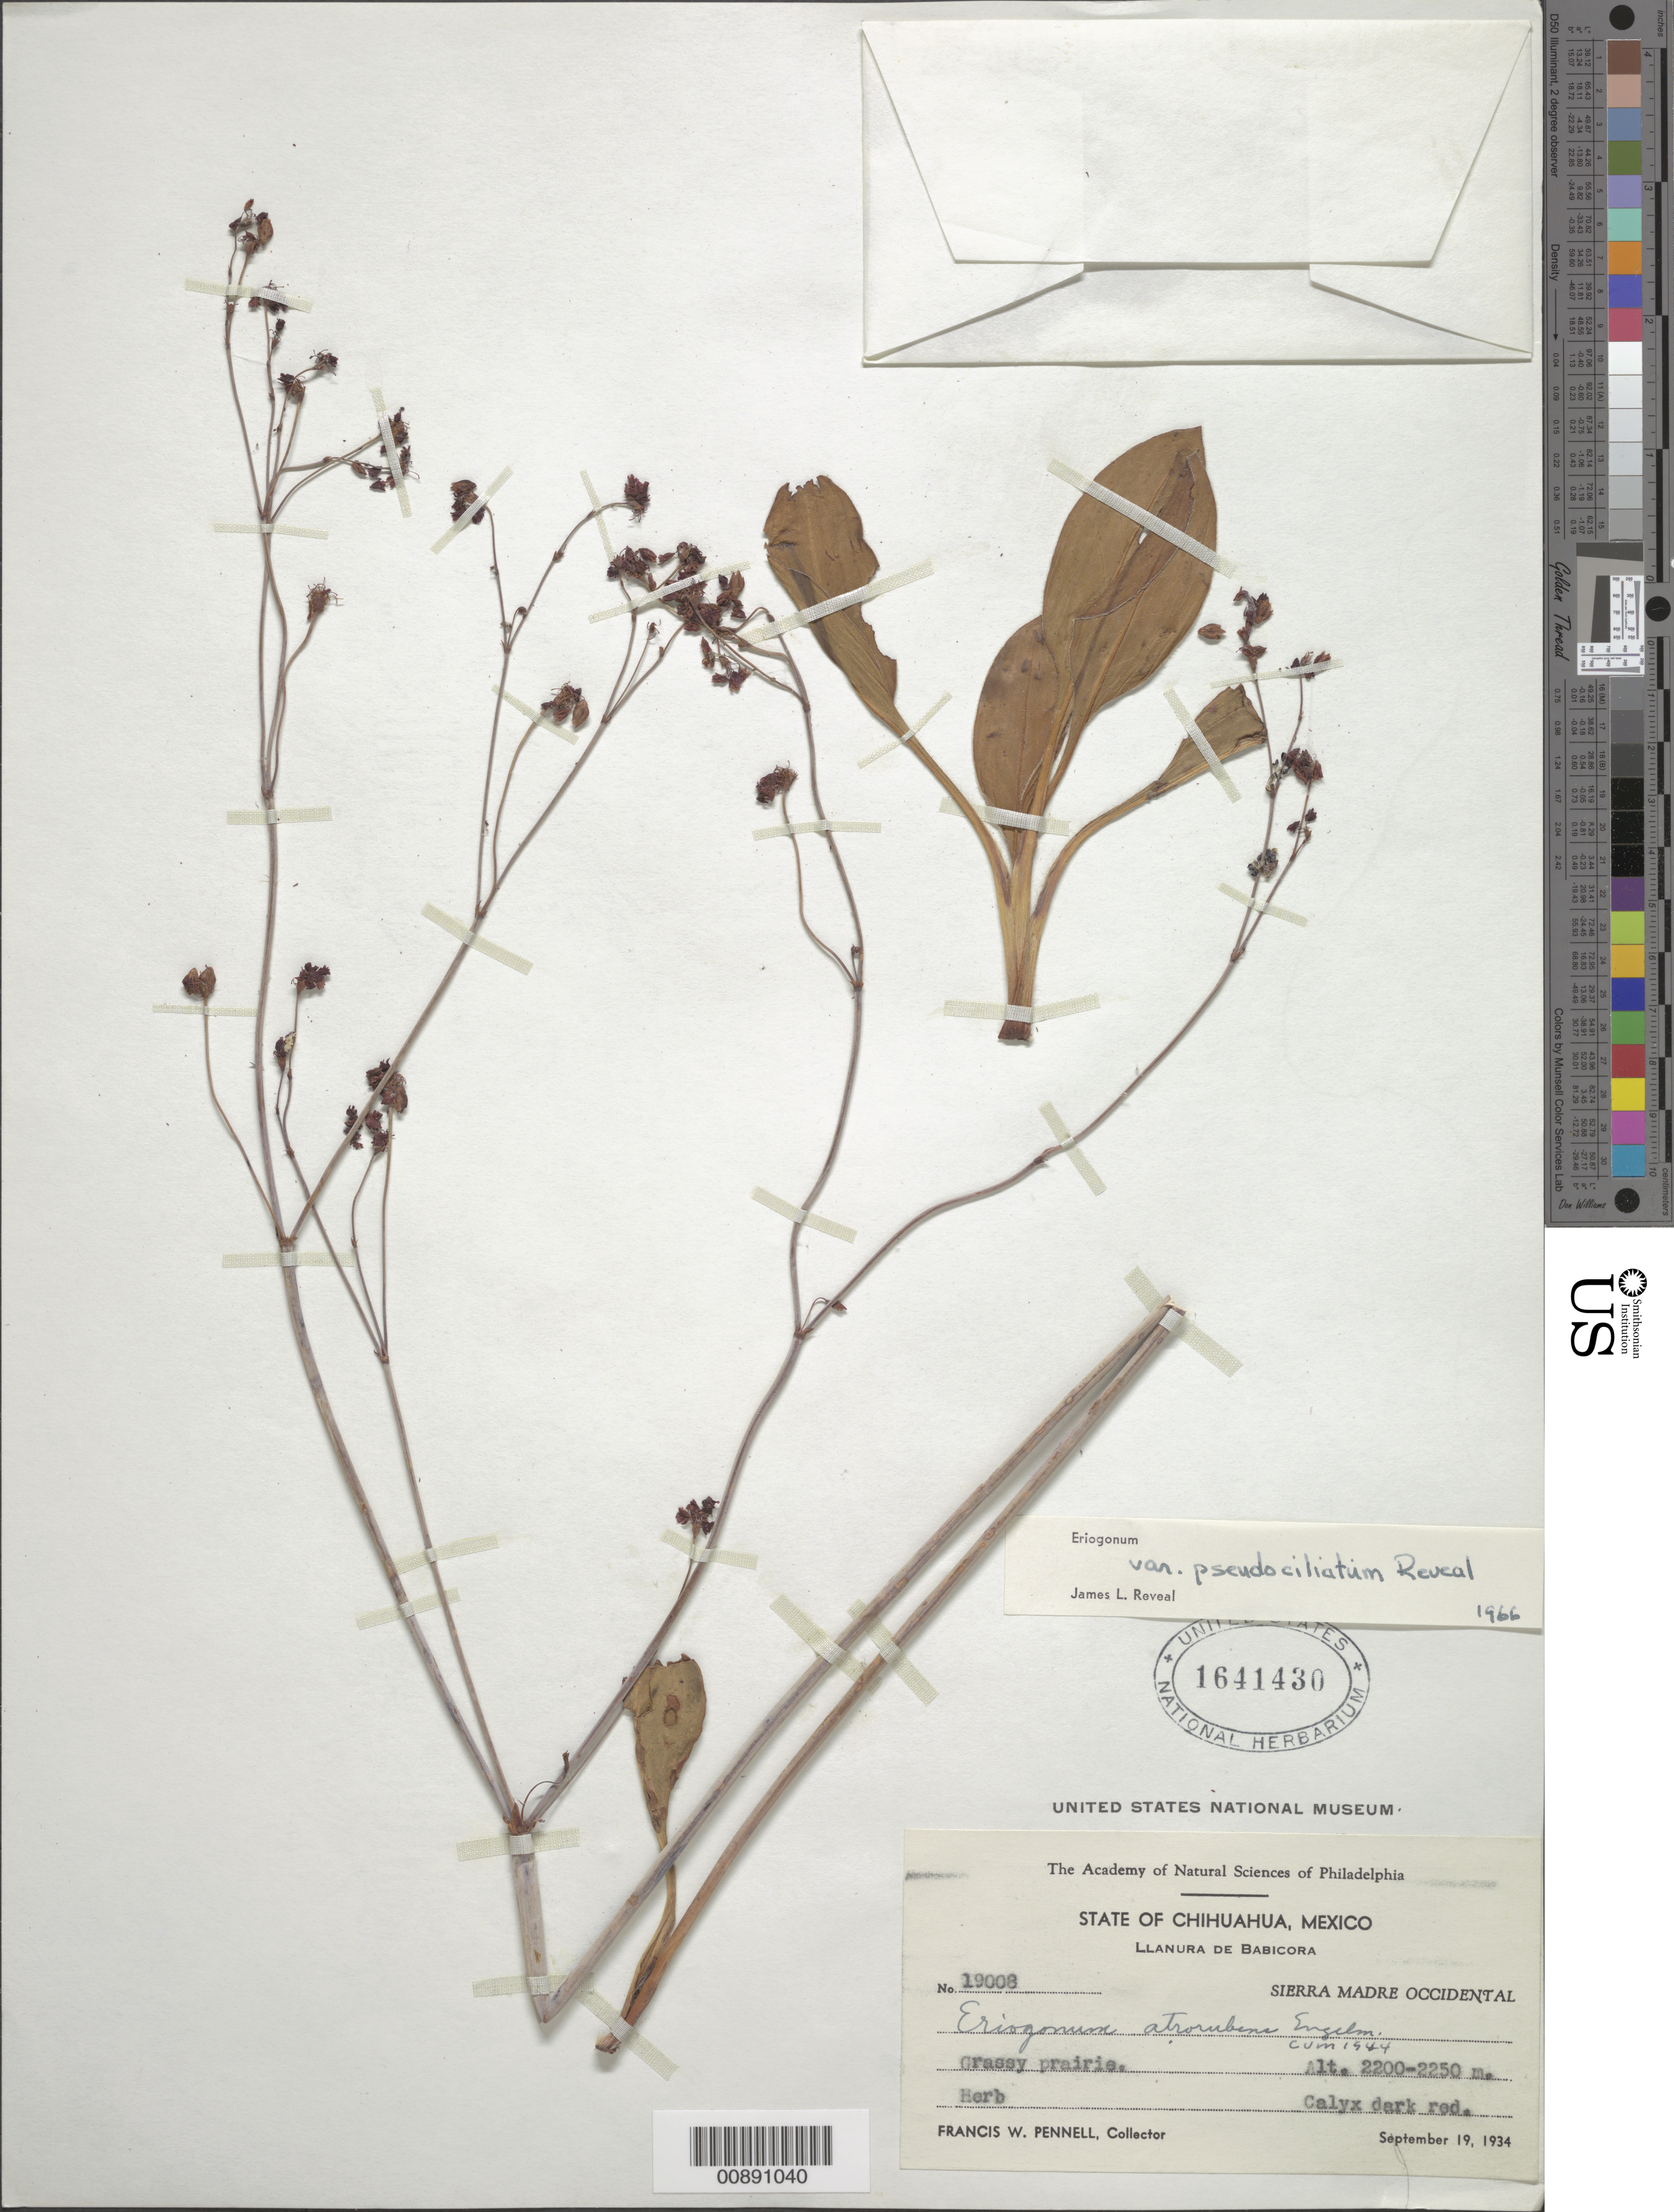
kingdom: Plantae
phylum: Tracheophyta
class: Magnoliopsida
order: Caryophyllales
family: Polygonaceae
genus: Eriogonum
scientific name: Eriogonum atrorubens var. pseudociliatum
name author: Reveal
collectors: F. W. Pennell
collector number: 19008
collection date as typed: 19 Sep 1934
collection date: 1934-09-19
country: Mexico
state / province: Chihuahua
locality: Llanura de Babicora, Sierra Madre Occidental, Chihuahua.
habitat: Grassy prairie.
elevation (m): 2250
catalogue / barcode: US 1641430